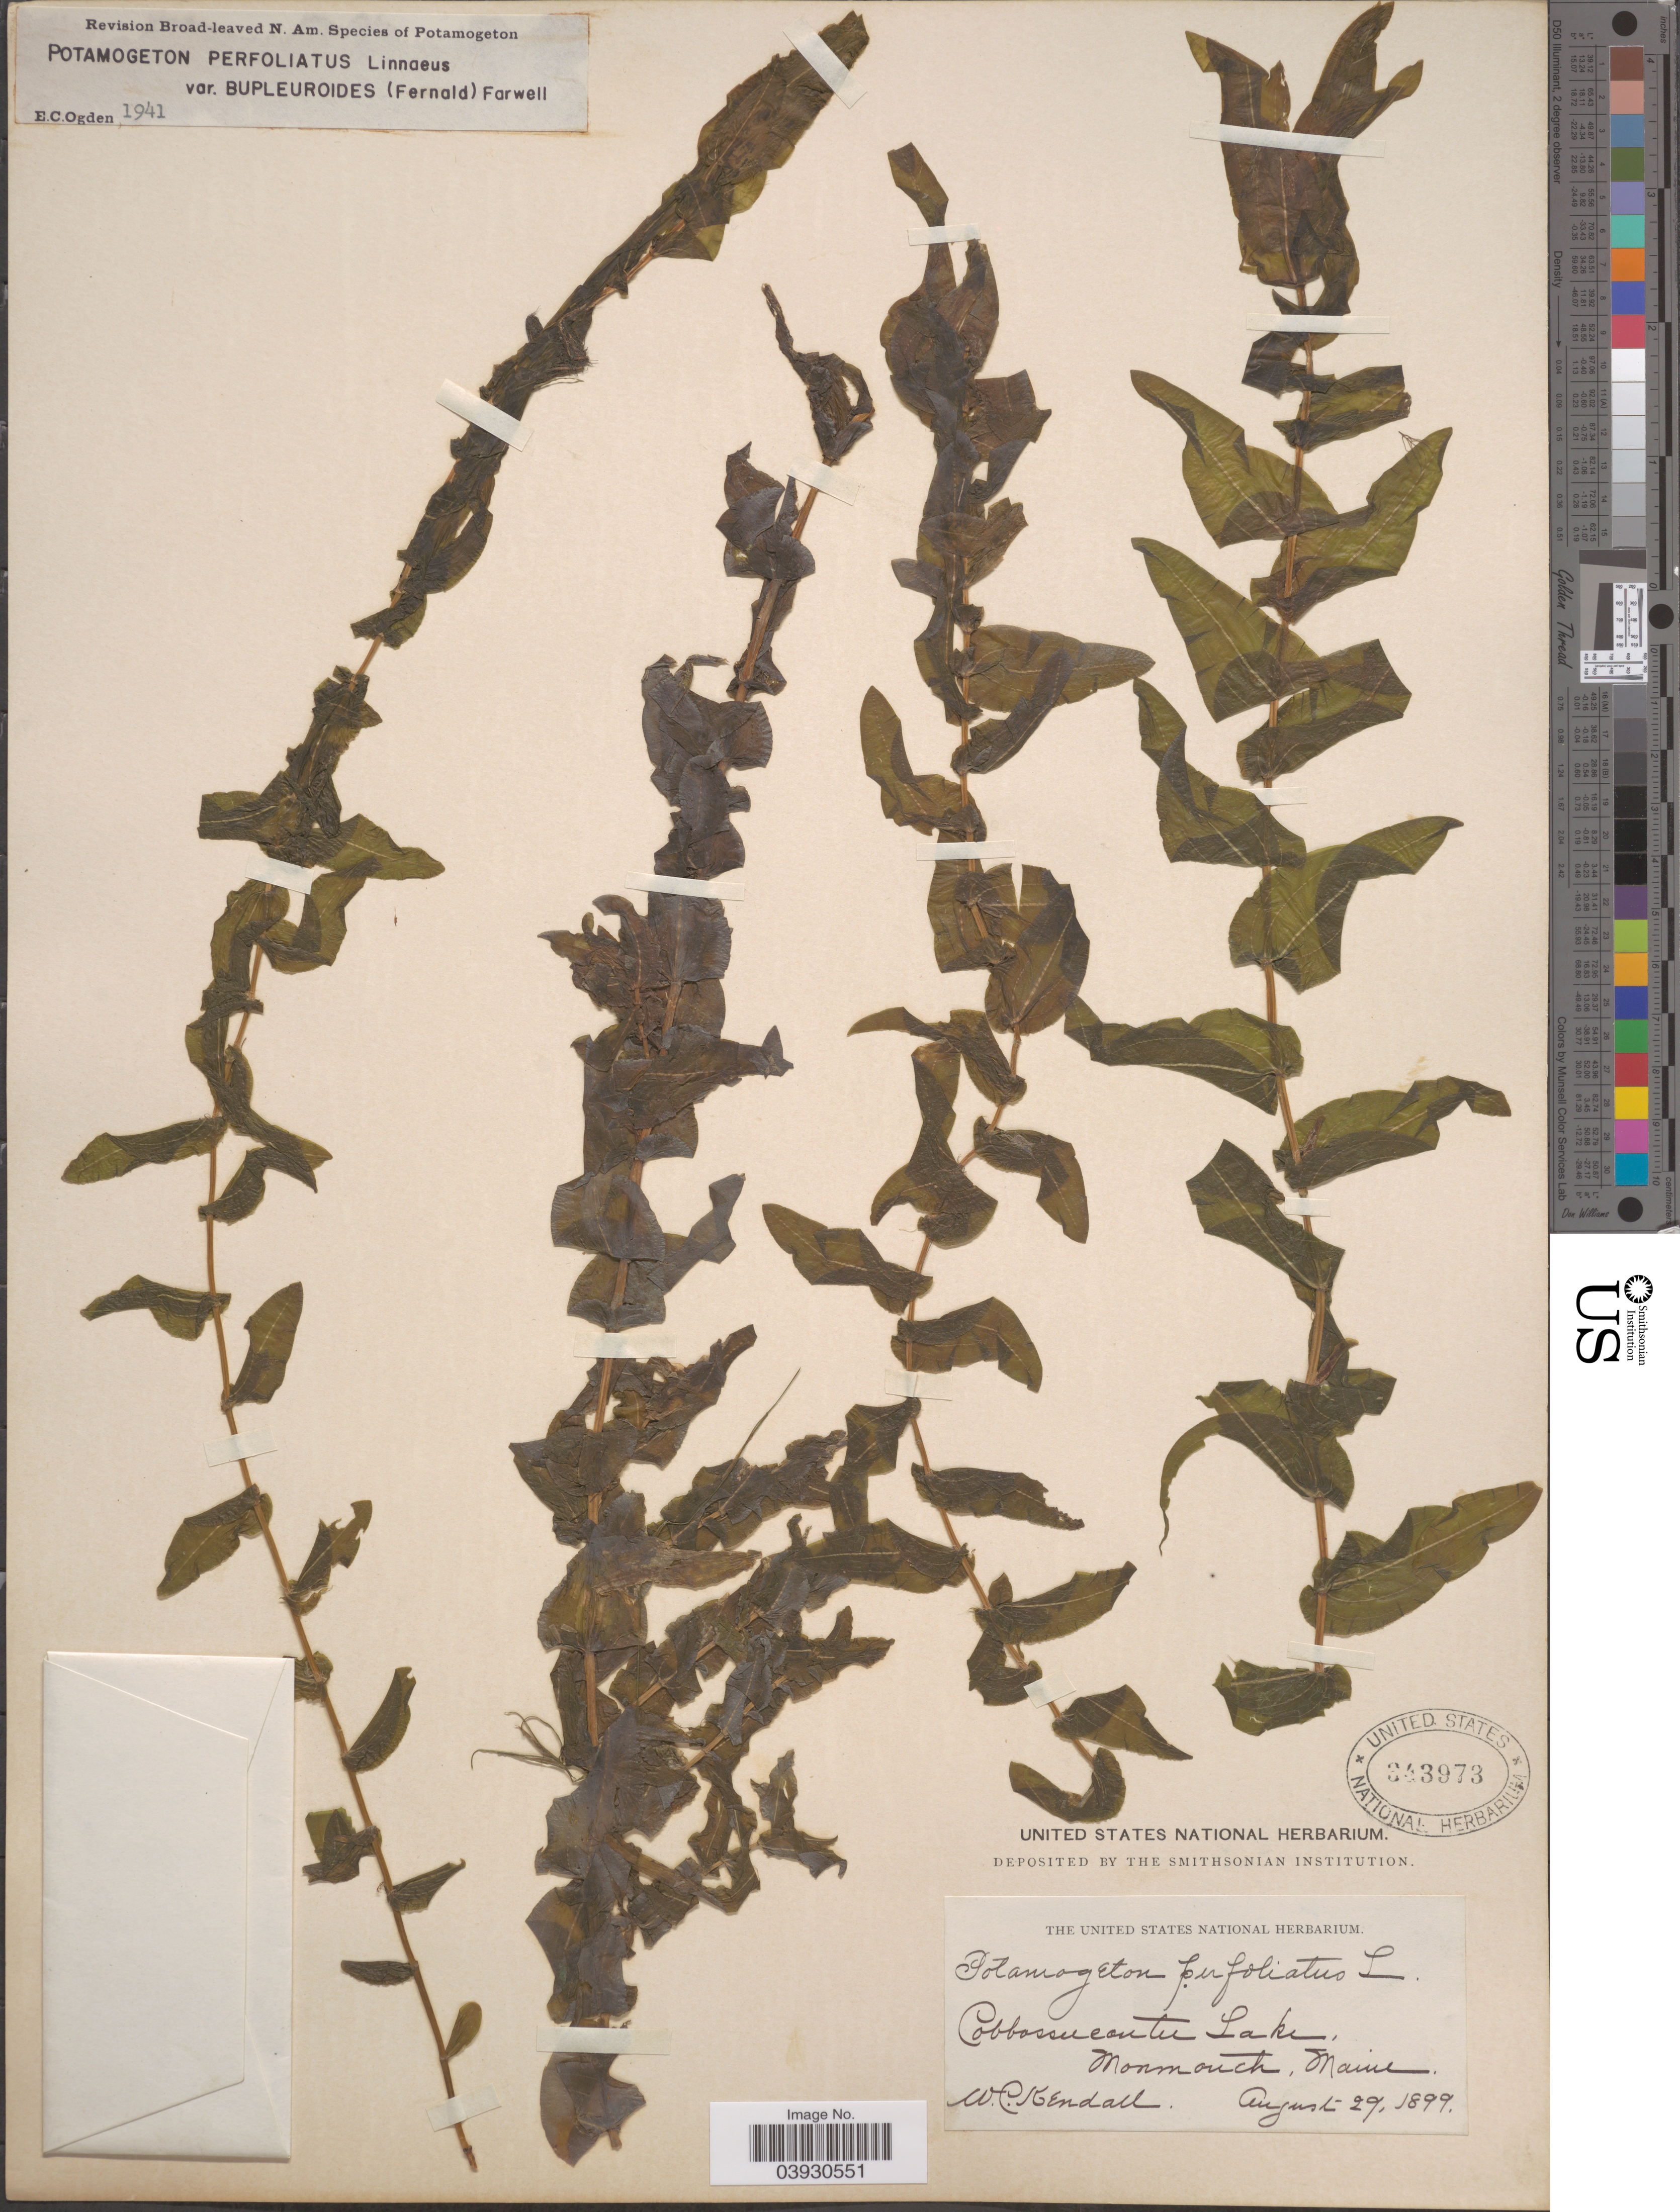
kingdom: Plantae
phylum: Tracheophyta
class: Liliopsida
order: Alismatales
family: Potamogetonaceae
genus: Potamogeton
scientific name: Potamogeton perfoliatus var. bupleuroides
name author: (Fernald) Farw.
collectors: W. Kendall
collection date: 1899-08-29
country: United States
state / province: Maine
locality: Cobbosseecontee Lake, Monmouth.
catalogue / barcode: US 343973